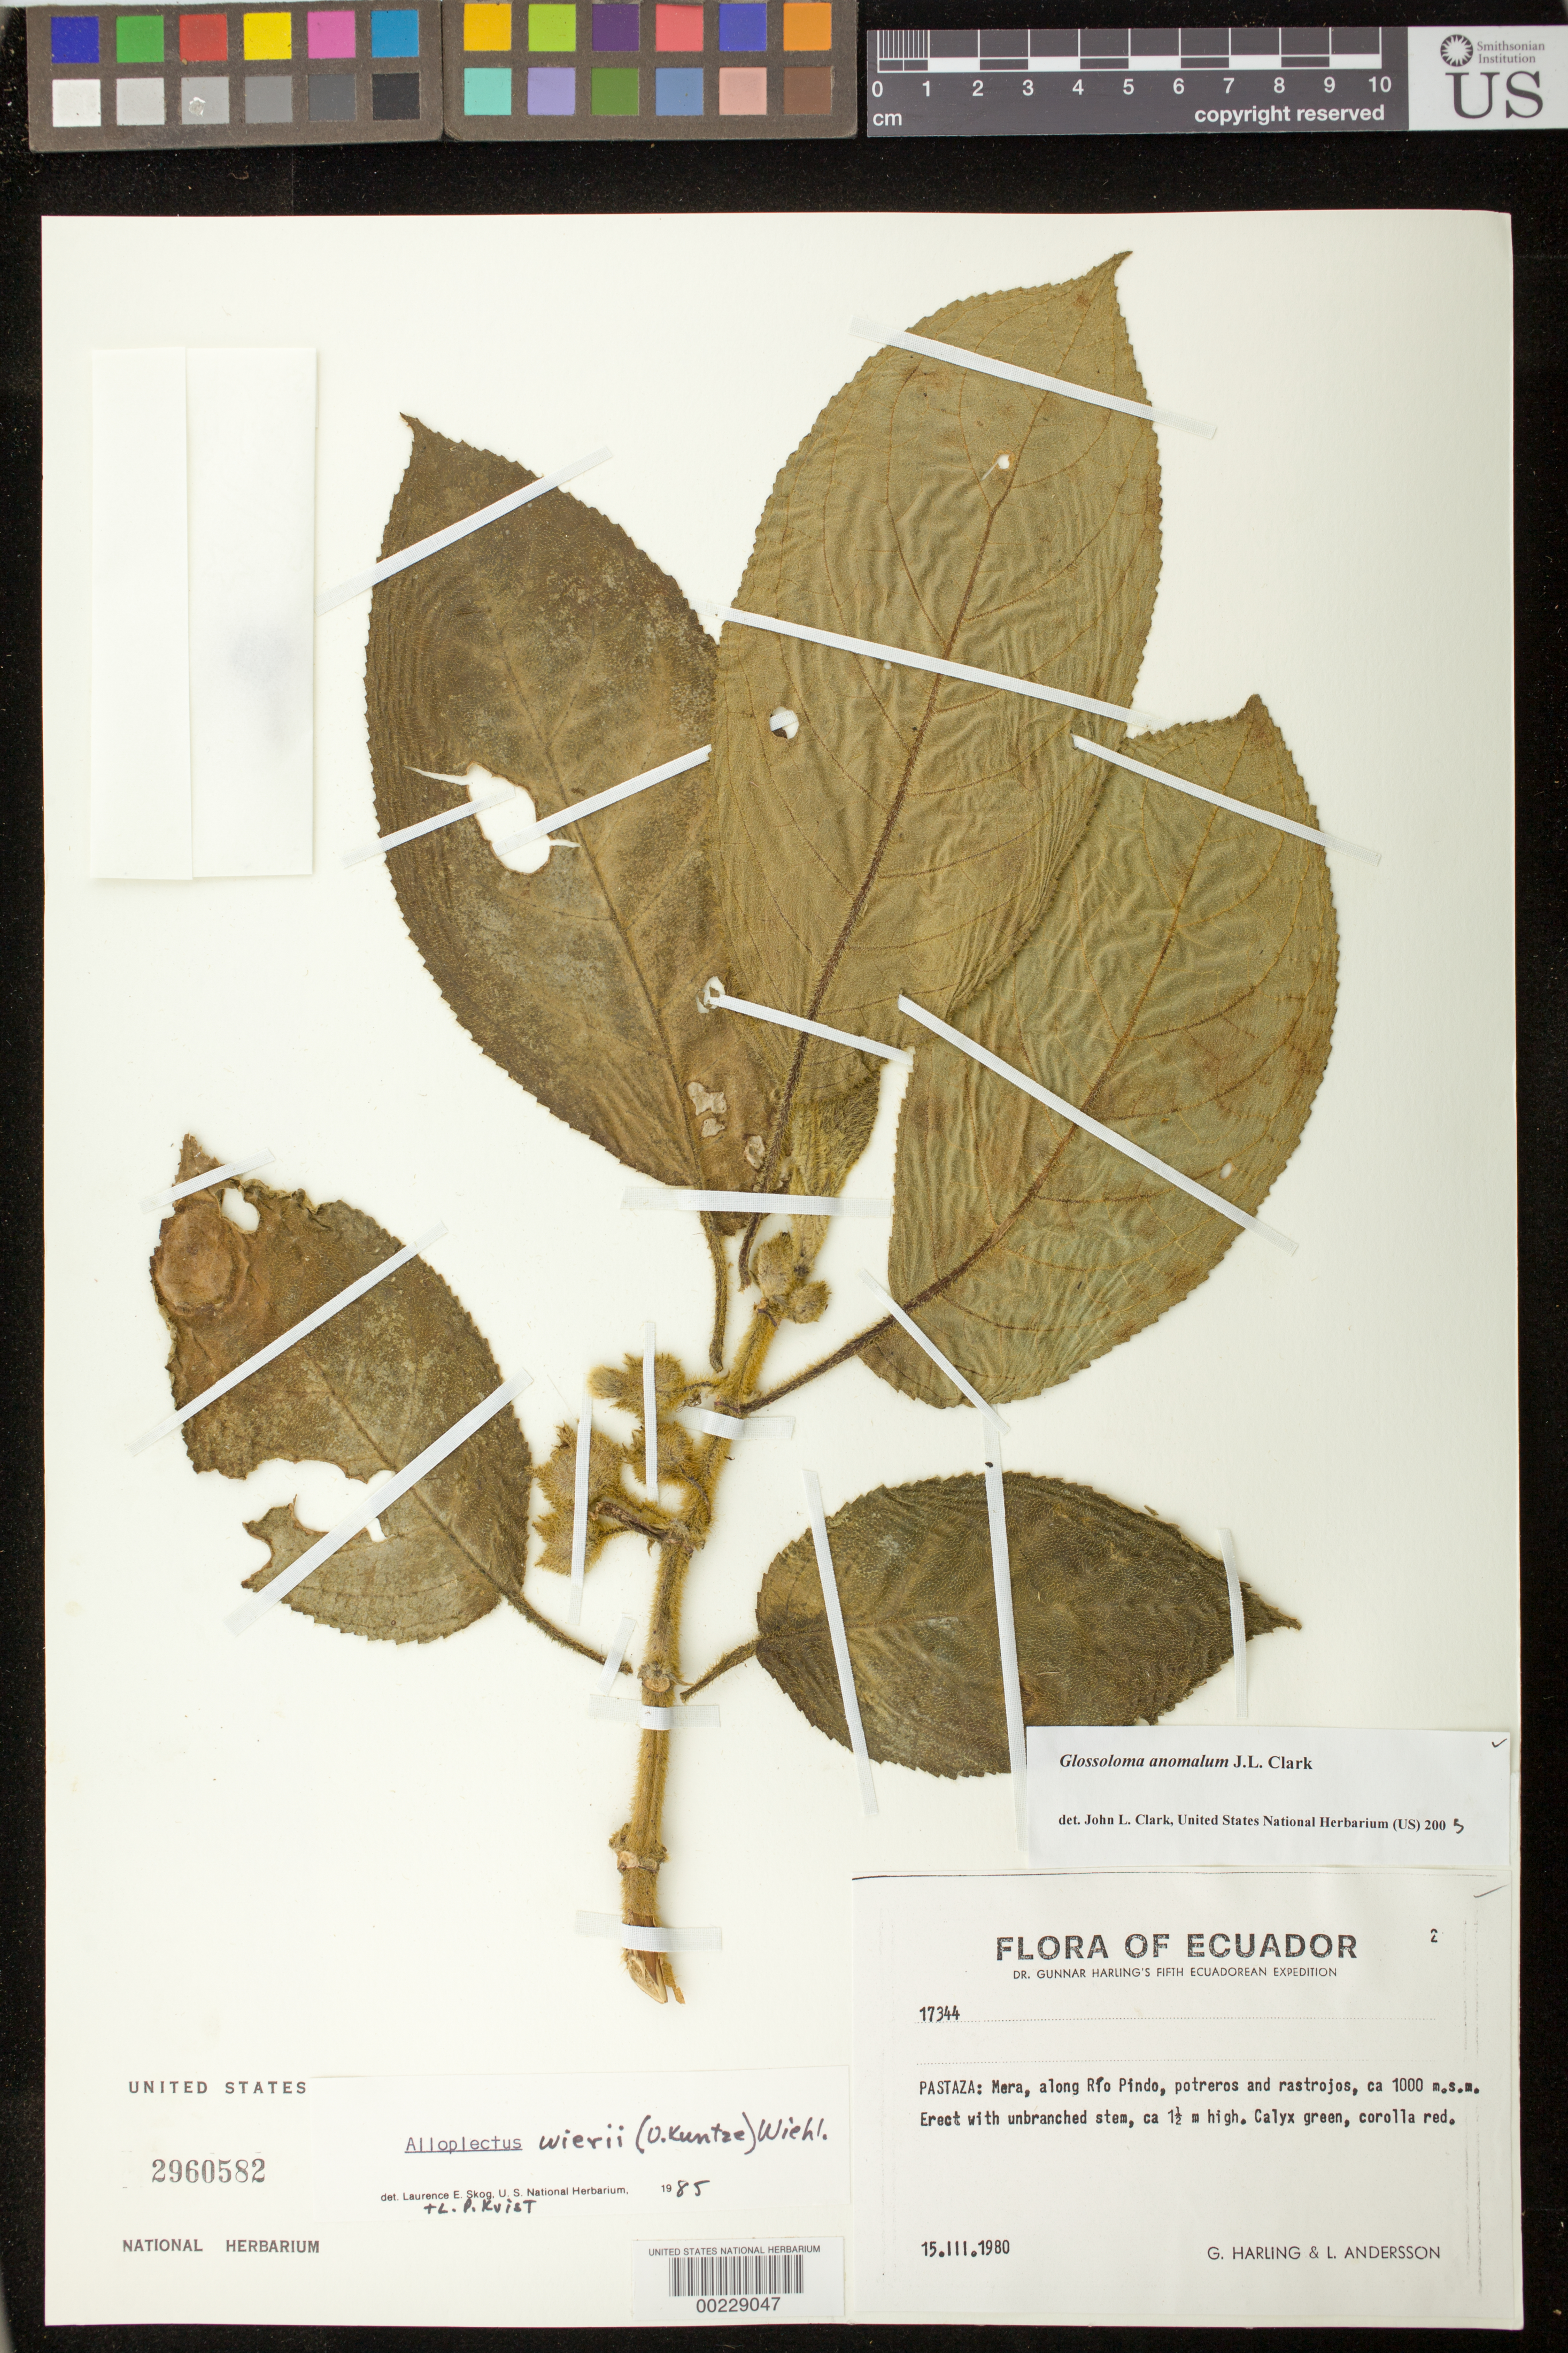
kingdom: Plantae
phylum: Tracheophyta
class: Magnoliopsida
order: Lamiales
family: Gesneriaceae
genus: Glossoloma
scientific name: Glossoloma anomalum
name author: J.L. Clark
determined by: Clark, J. L., (SEL), The Marie Selby Botanical Garden (UNITED STATES)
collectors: G. Harling & L. Andersson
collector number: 17344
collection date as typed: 15 Mar 1980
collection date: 1980-03-15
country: Ecuador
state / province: Pastaza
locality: Mera, along Rio Pindo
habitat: Potreros and rastrojos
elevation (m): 1000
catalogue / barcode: US 2960582